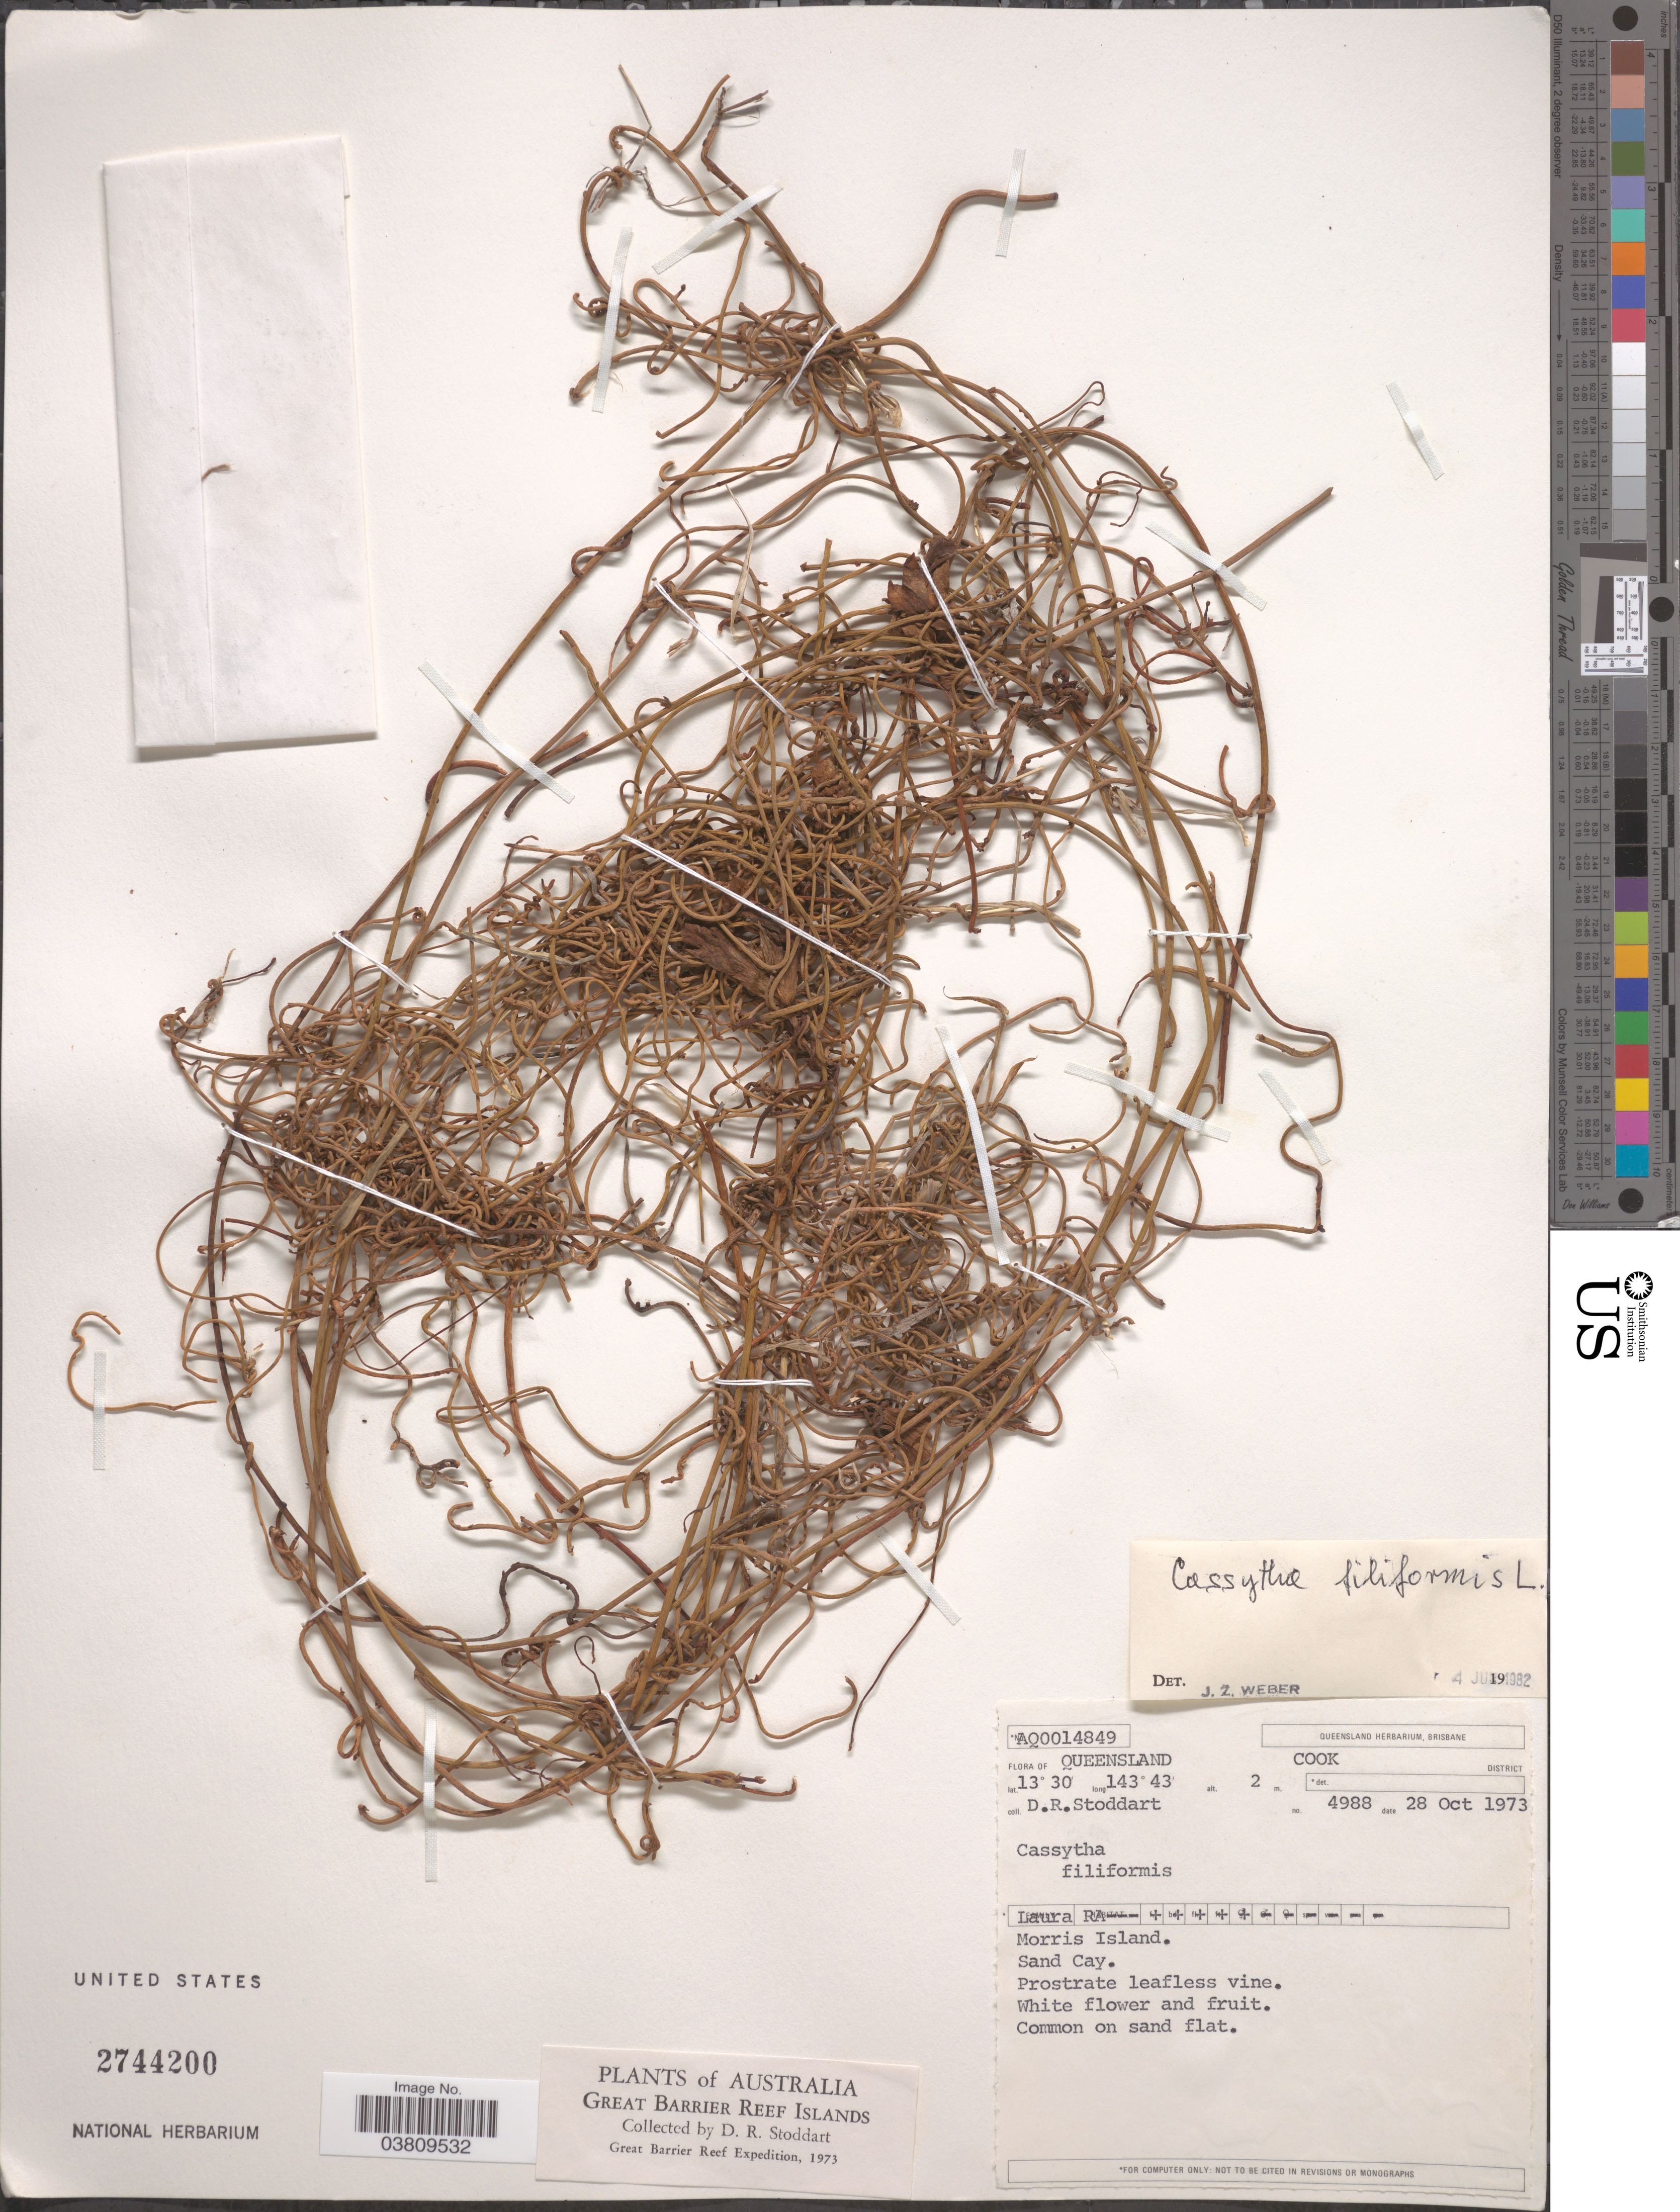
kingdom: Plantae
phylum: Tracheophyta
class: Magnoliopsida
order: Laurales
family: Lauraceae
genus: Cassytha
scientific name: Cassytha filiformis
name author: L.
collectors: D. R. Stoddart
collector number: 4988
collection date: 1973-10-28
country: Australia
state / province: Queensland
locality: Cook District. Morris Island. Great Barrier Reef Islands.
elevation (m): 2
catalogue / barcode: US 2744200